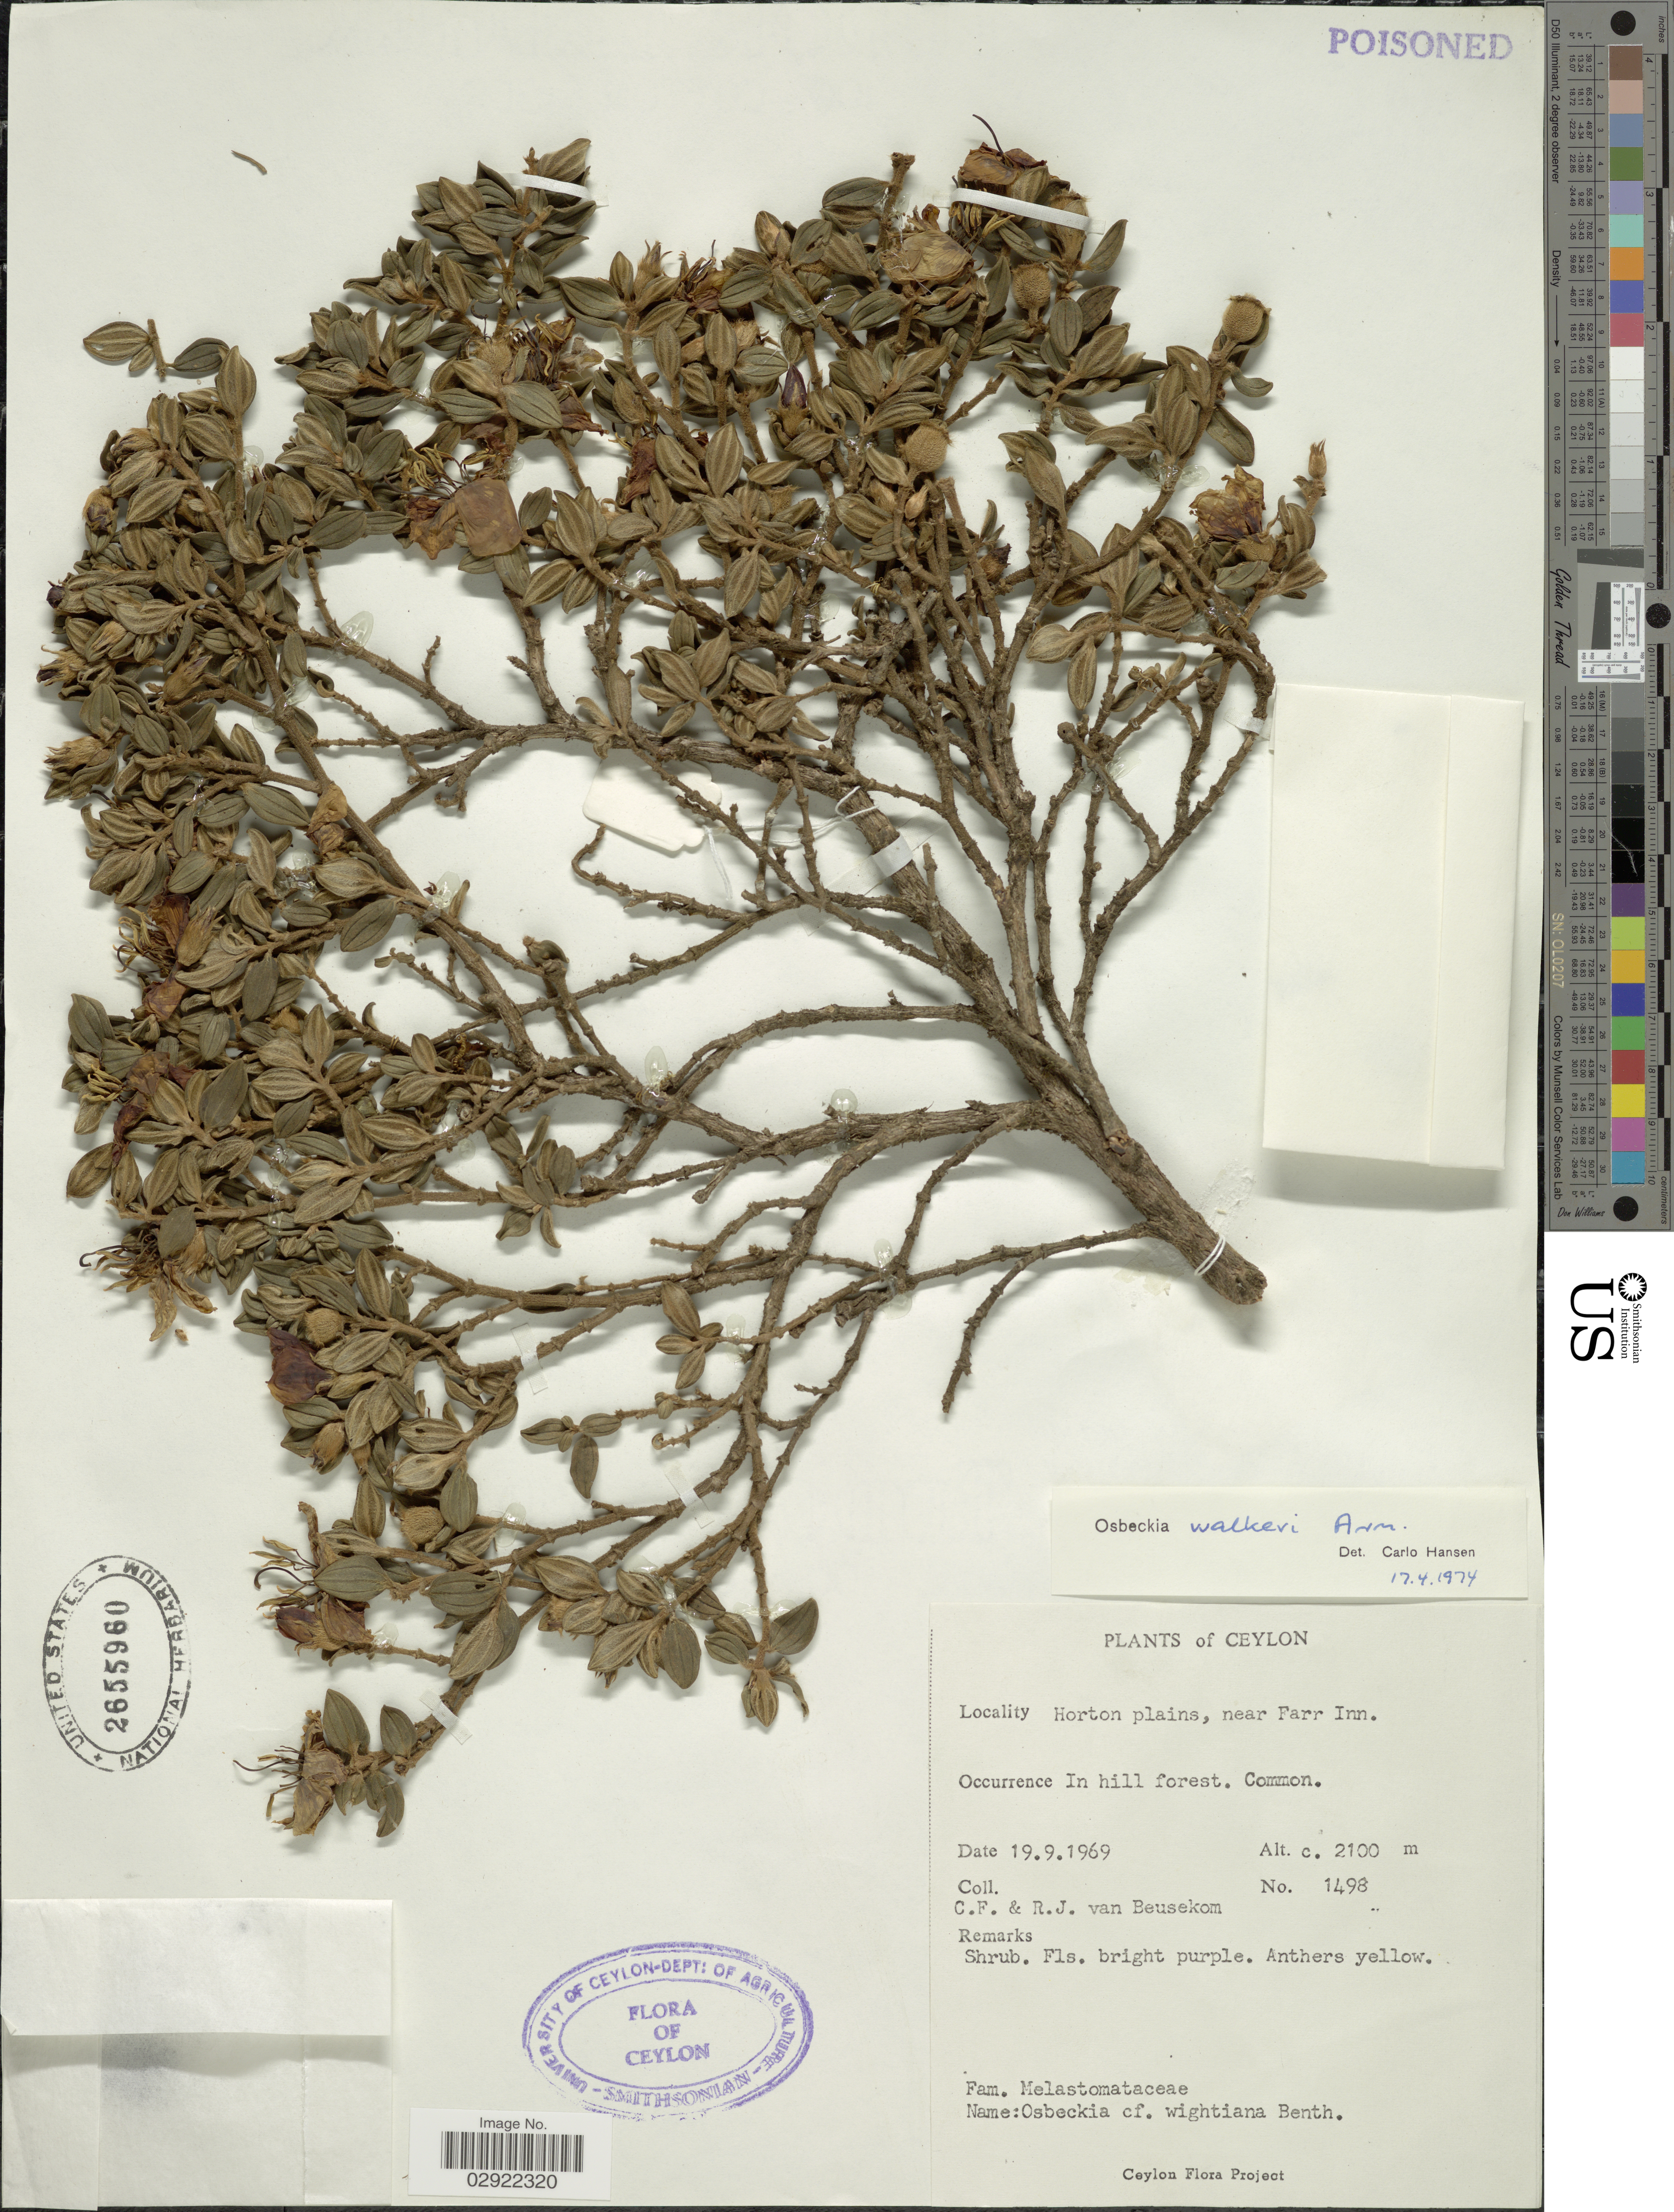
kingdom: Plantae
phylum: Tracheophyta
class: Magnoliopsida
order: Myrtales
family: Melastomataceae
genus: Osbeckia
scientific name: Osbeckia walkeri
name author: Arn.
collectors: C. F. Beusekom & R. Van Beusekom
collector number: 1498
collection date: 1969-09-19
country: Sri Lanka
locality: Ceylon. Horton plains, near Farr Inn.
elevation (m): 2100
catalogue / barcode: US 2655960